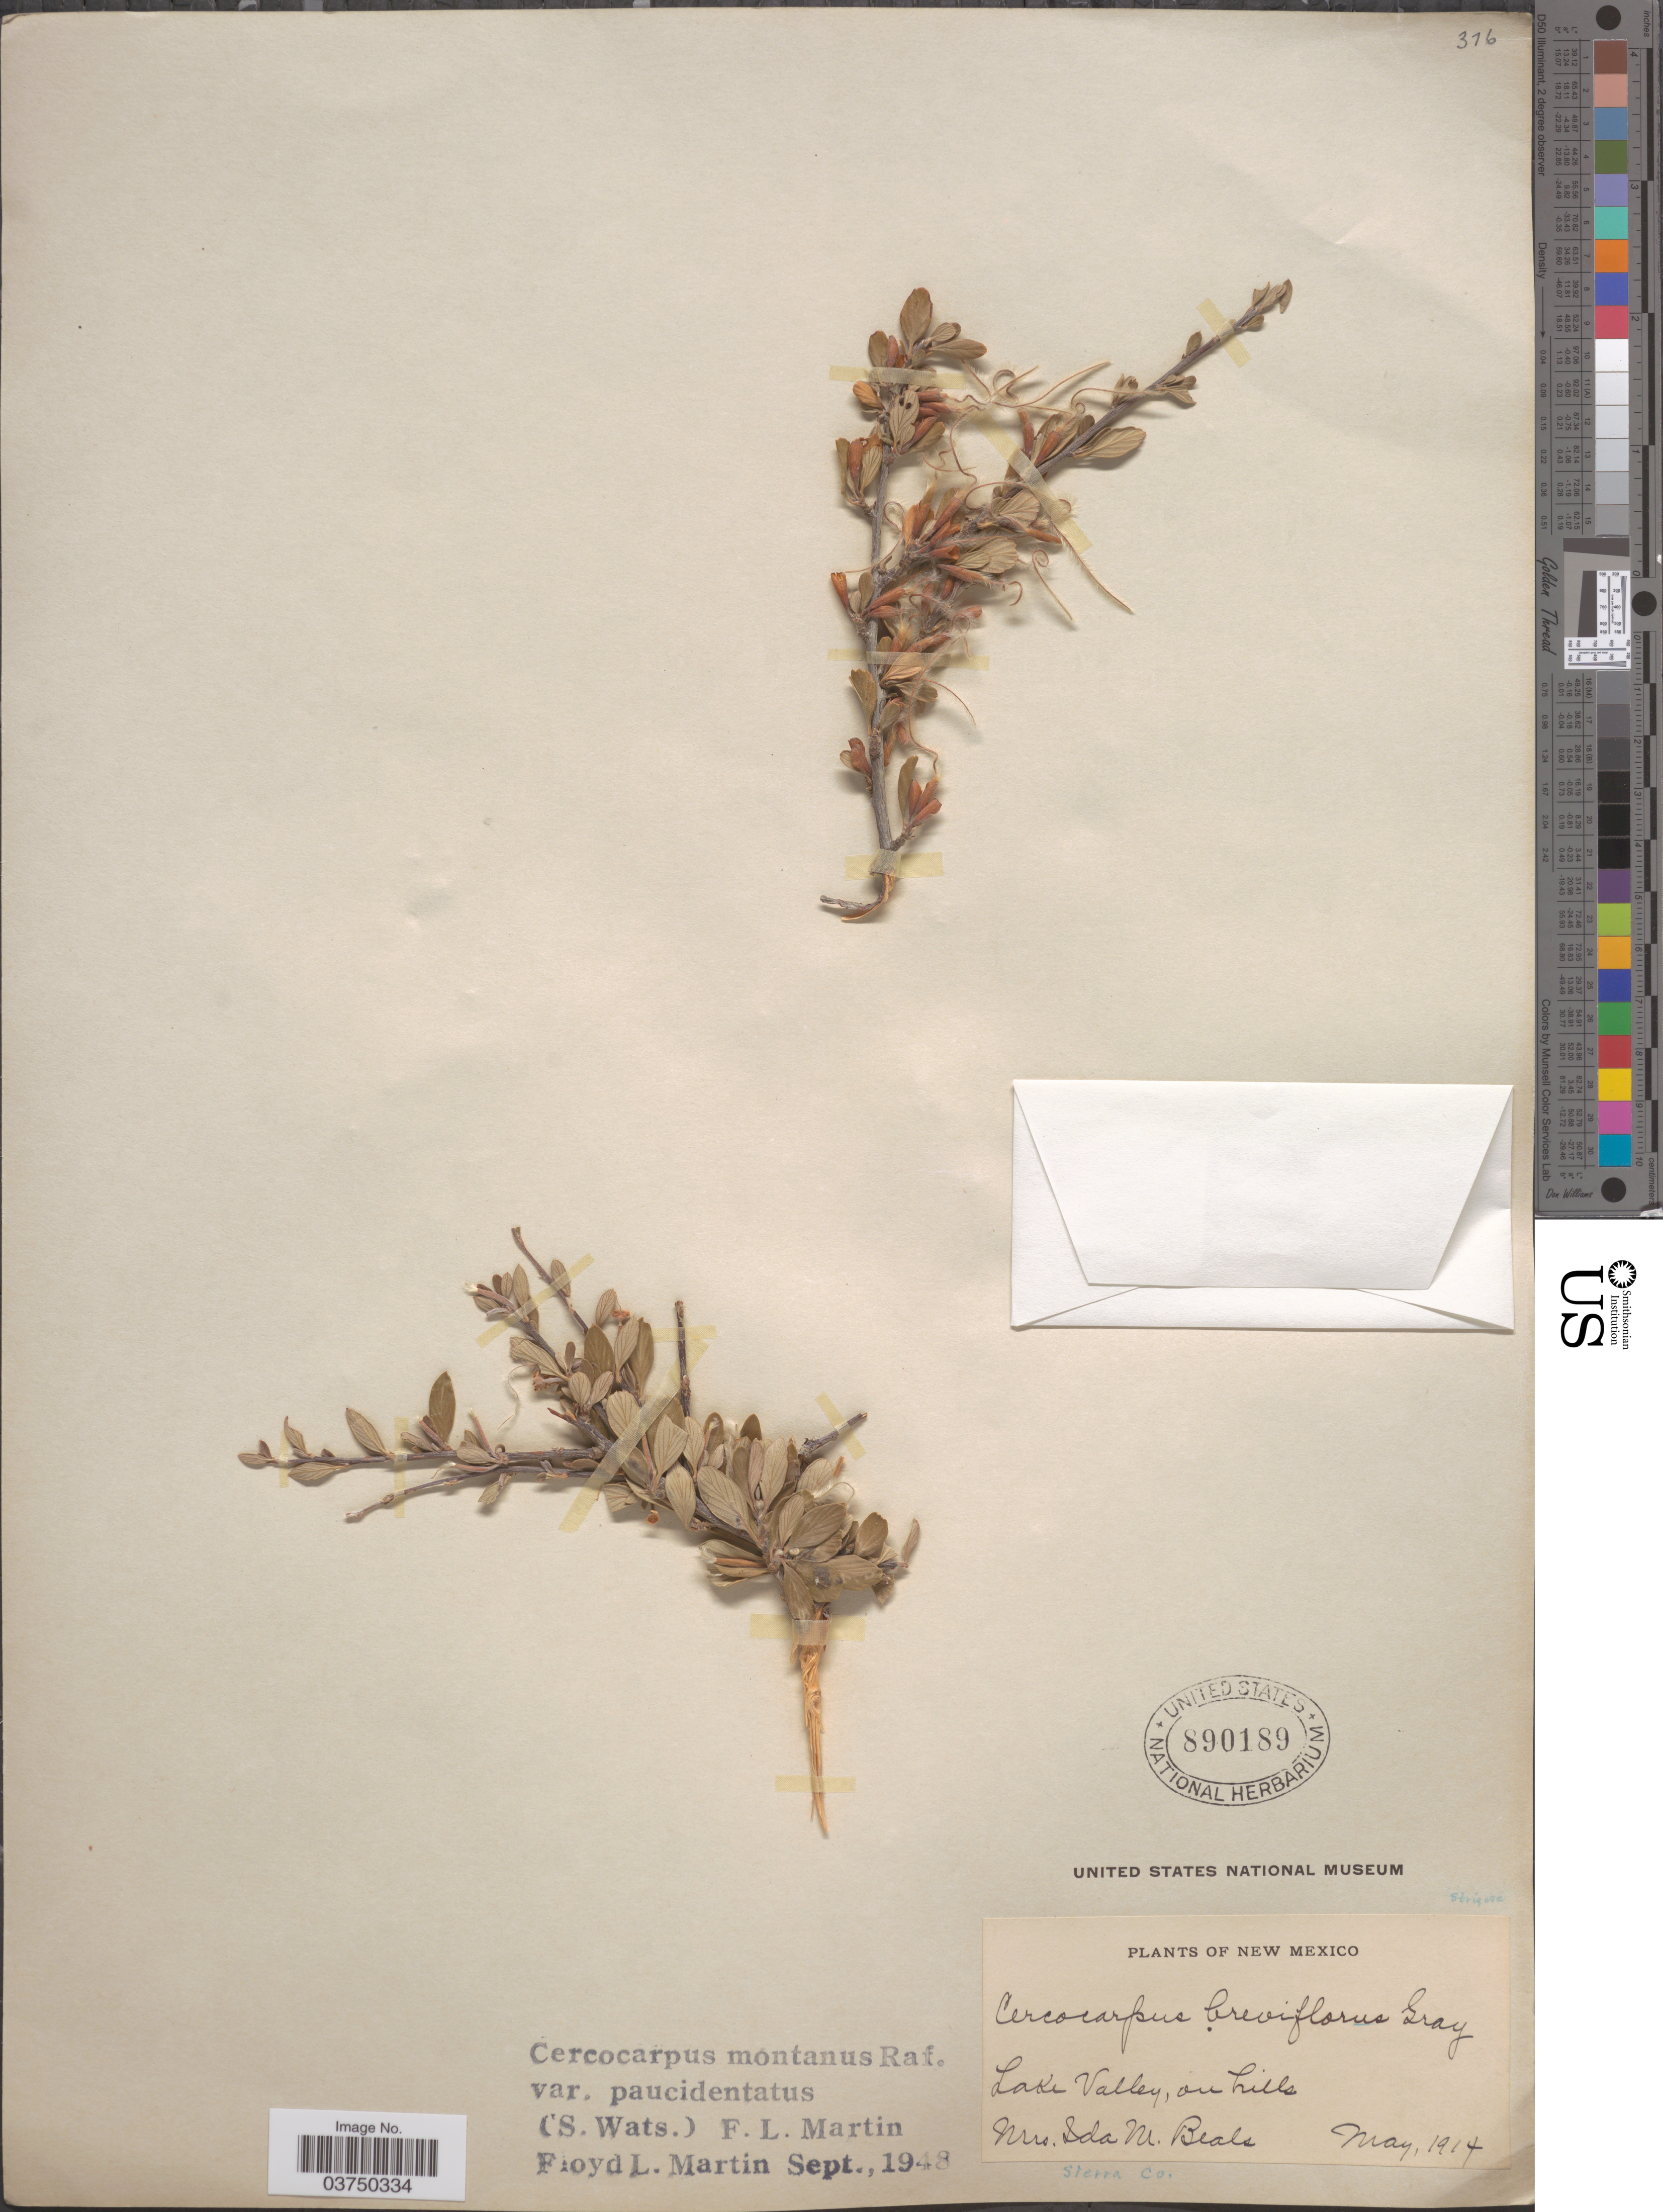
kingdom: Plantae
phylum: Tracheophyta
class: Magnoliopsida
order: Rosales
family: Rosaceae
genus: Cercocarpus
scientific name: Cercocarpus montanus var. paucidentatus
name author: (S. Watson) F.L. Martin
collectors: I. M. Beals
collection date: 1914-05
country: United States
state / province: New Mexico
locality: Lake Valley, on hills. Sierra Co.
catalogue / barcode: US 890189